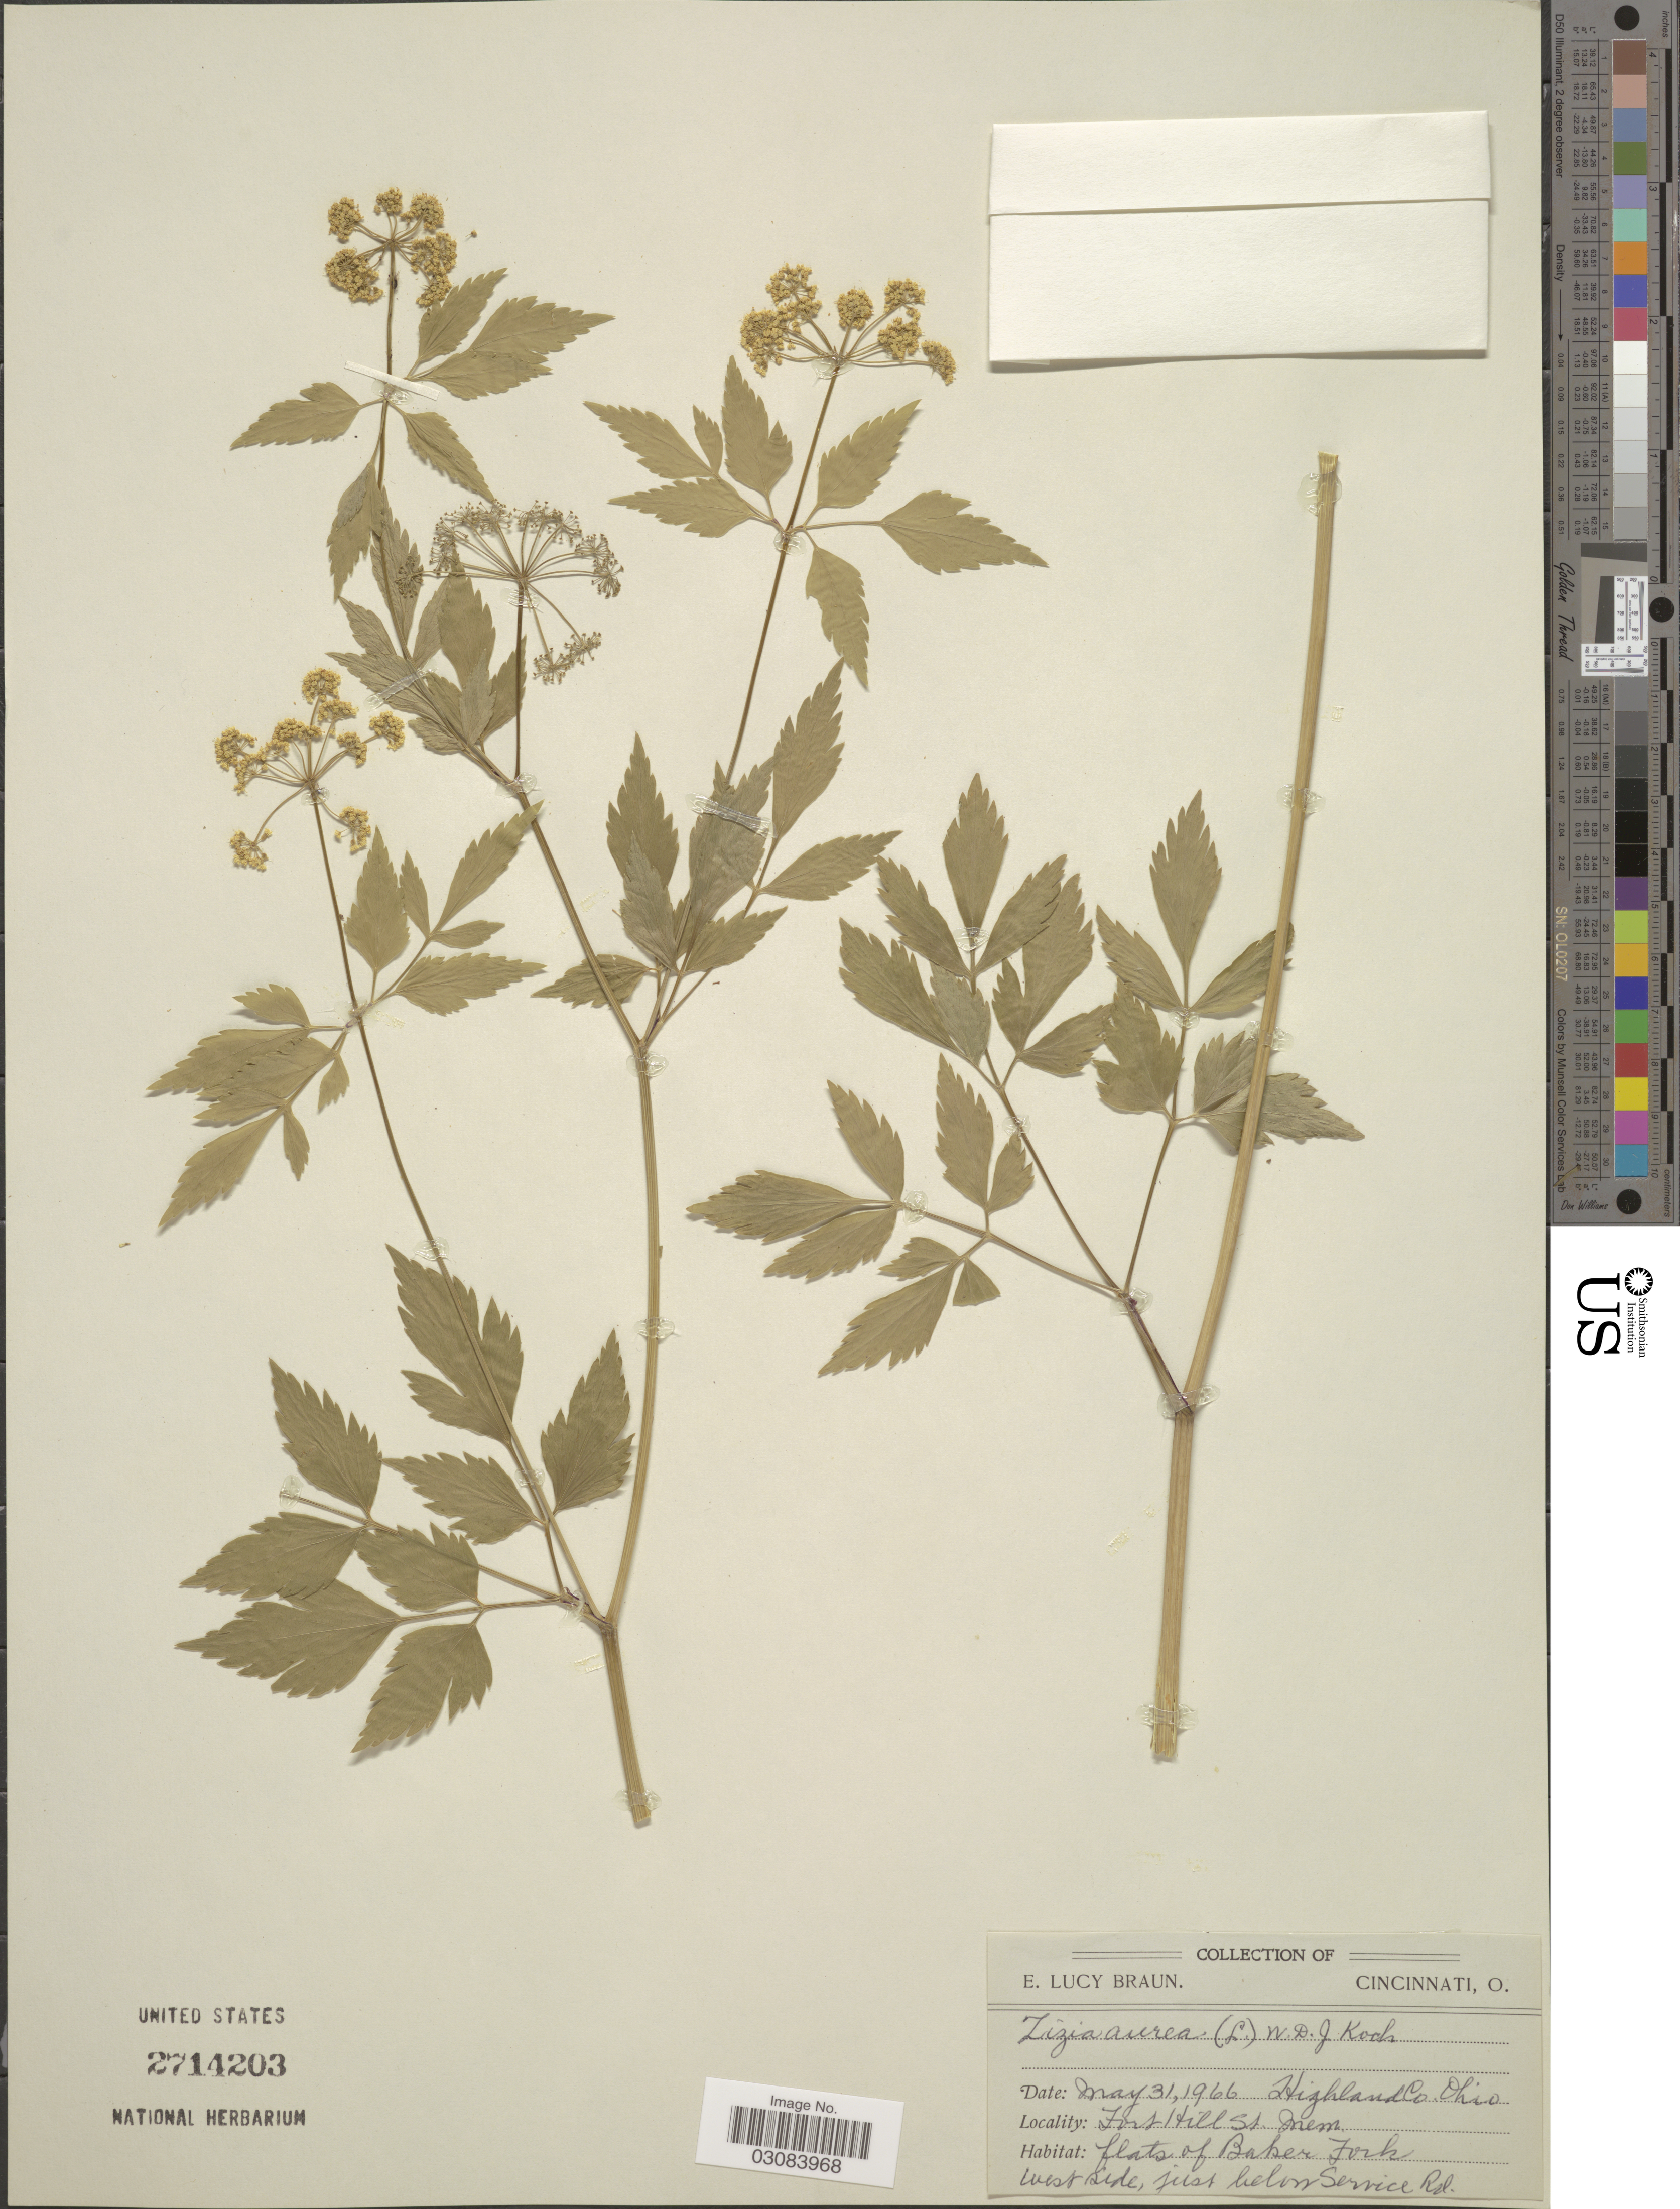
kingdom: Plantae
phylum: Tracheophyta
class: Magnoliopsida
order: Apiales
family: Apiaceae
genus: Zizia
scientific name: Zizia aurea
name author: (L.) Koch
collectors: E. L. Braun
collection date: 1966-05-31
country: United States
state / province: Ohio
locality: Highlands Co. Fort Hill St. Mem. Flats of Baker Fork.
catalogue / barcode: US 2714203